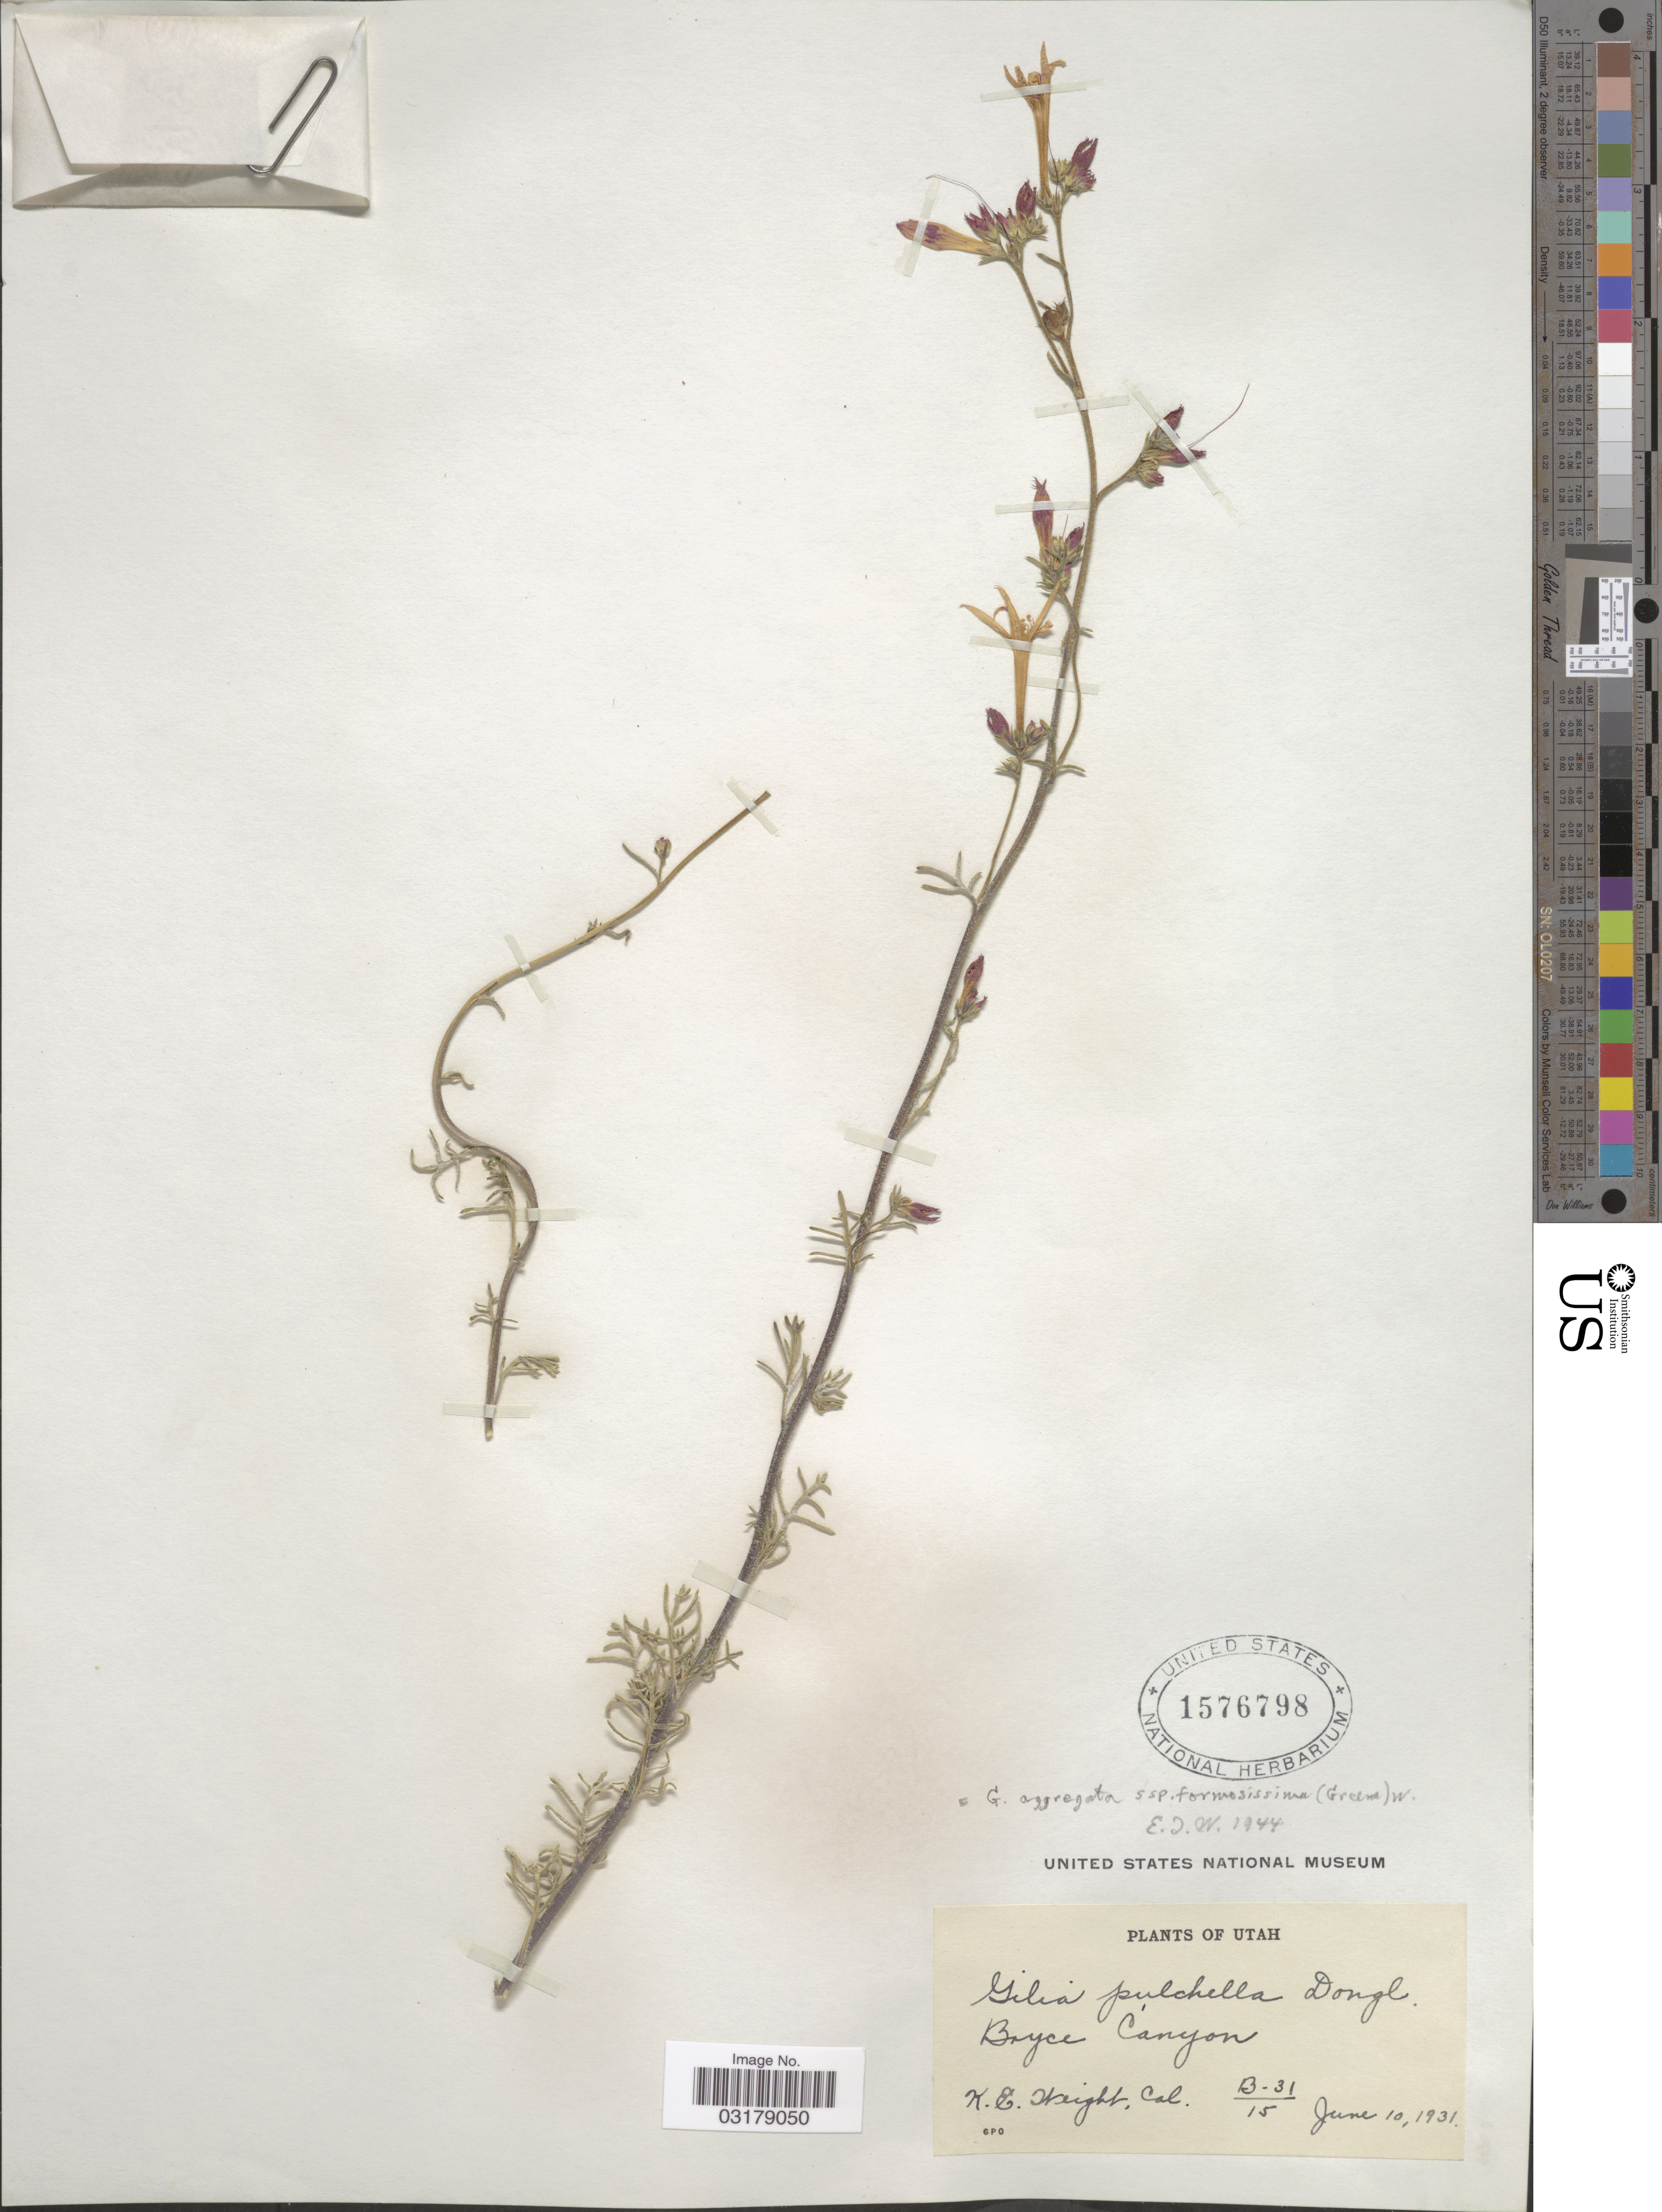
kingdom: Plantae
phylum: Tracheophyta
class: Magnoliopsida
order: Ericales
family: Polemoniaceae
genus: Ipomopsis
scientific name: Ipomopsis aggregata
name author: (Pursh) V.E. Grant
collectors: K. Weight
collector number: B-31/15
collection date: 1931-06-10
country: United States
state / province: Utah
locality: Bryce Canyon.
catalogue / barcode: US 1576798